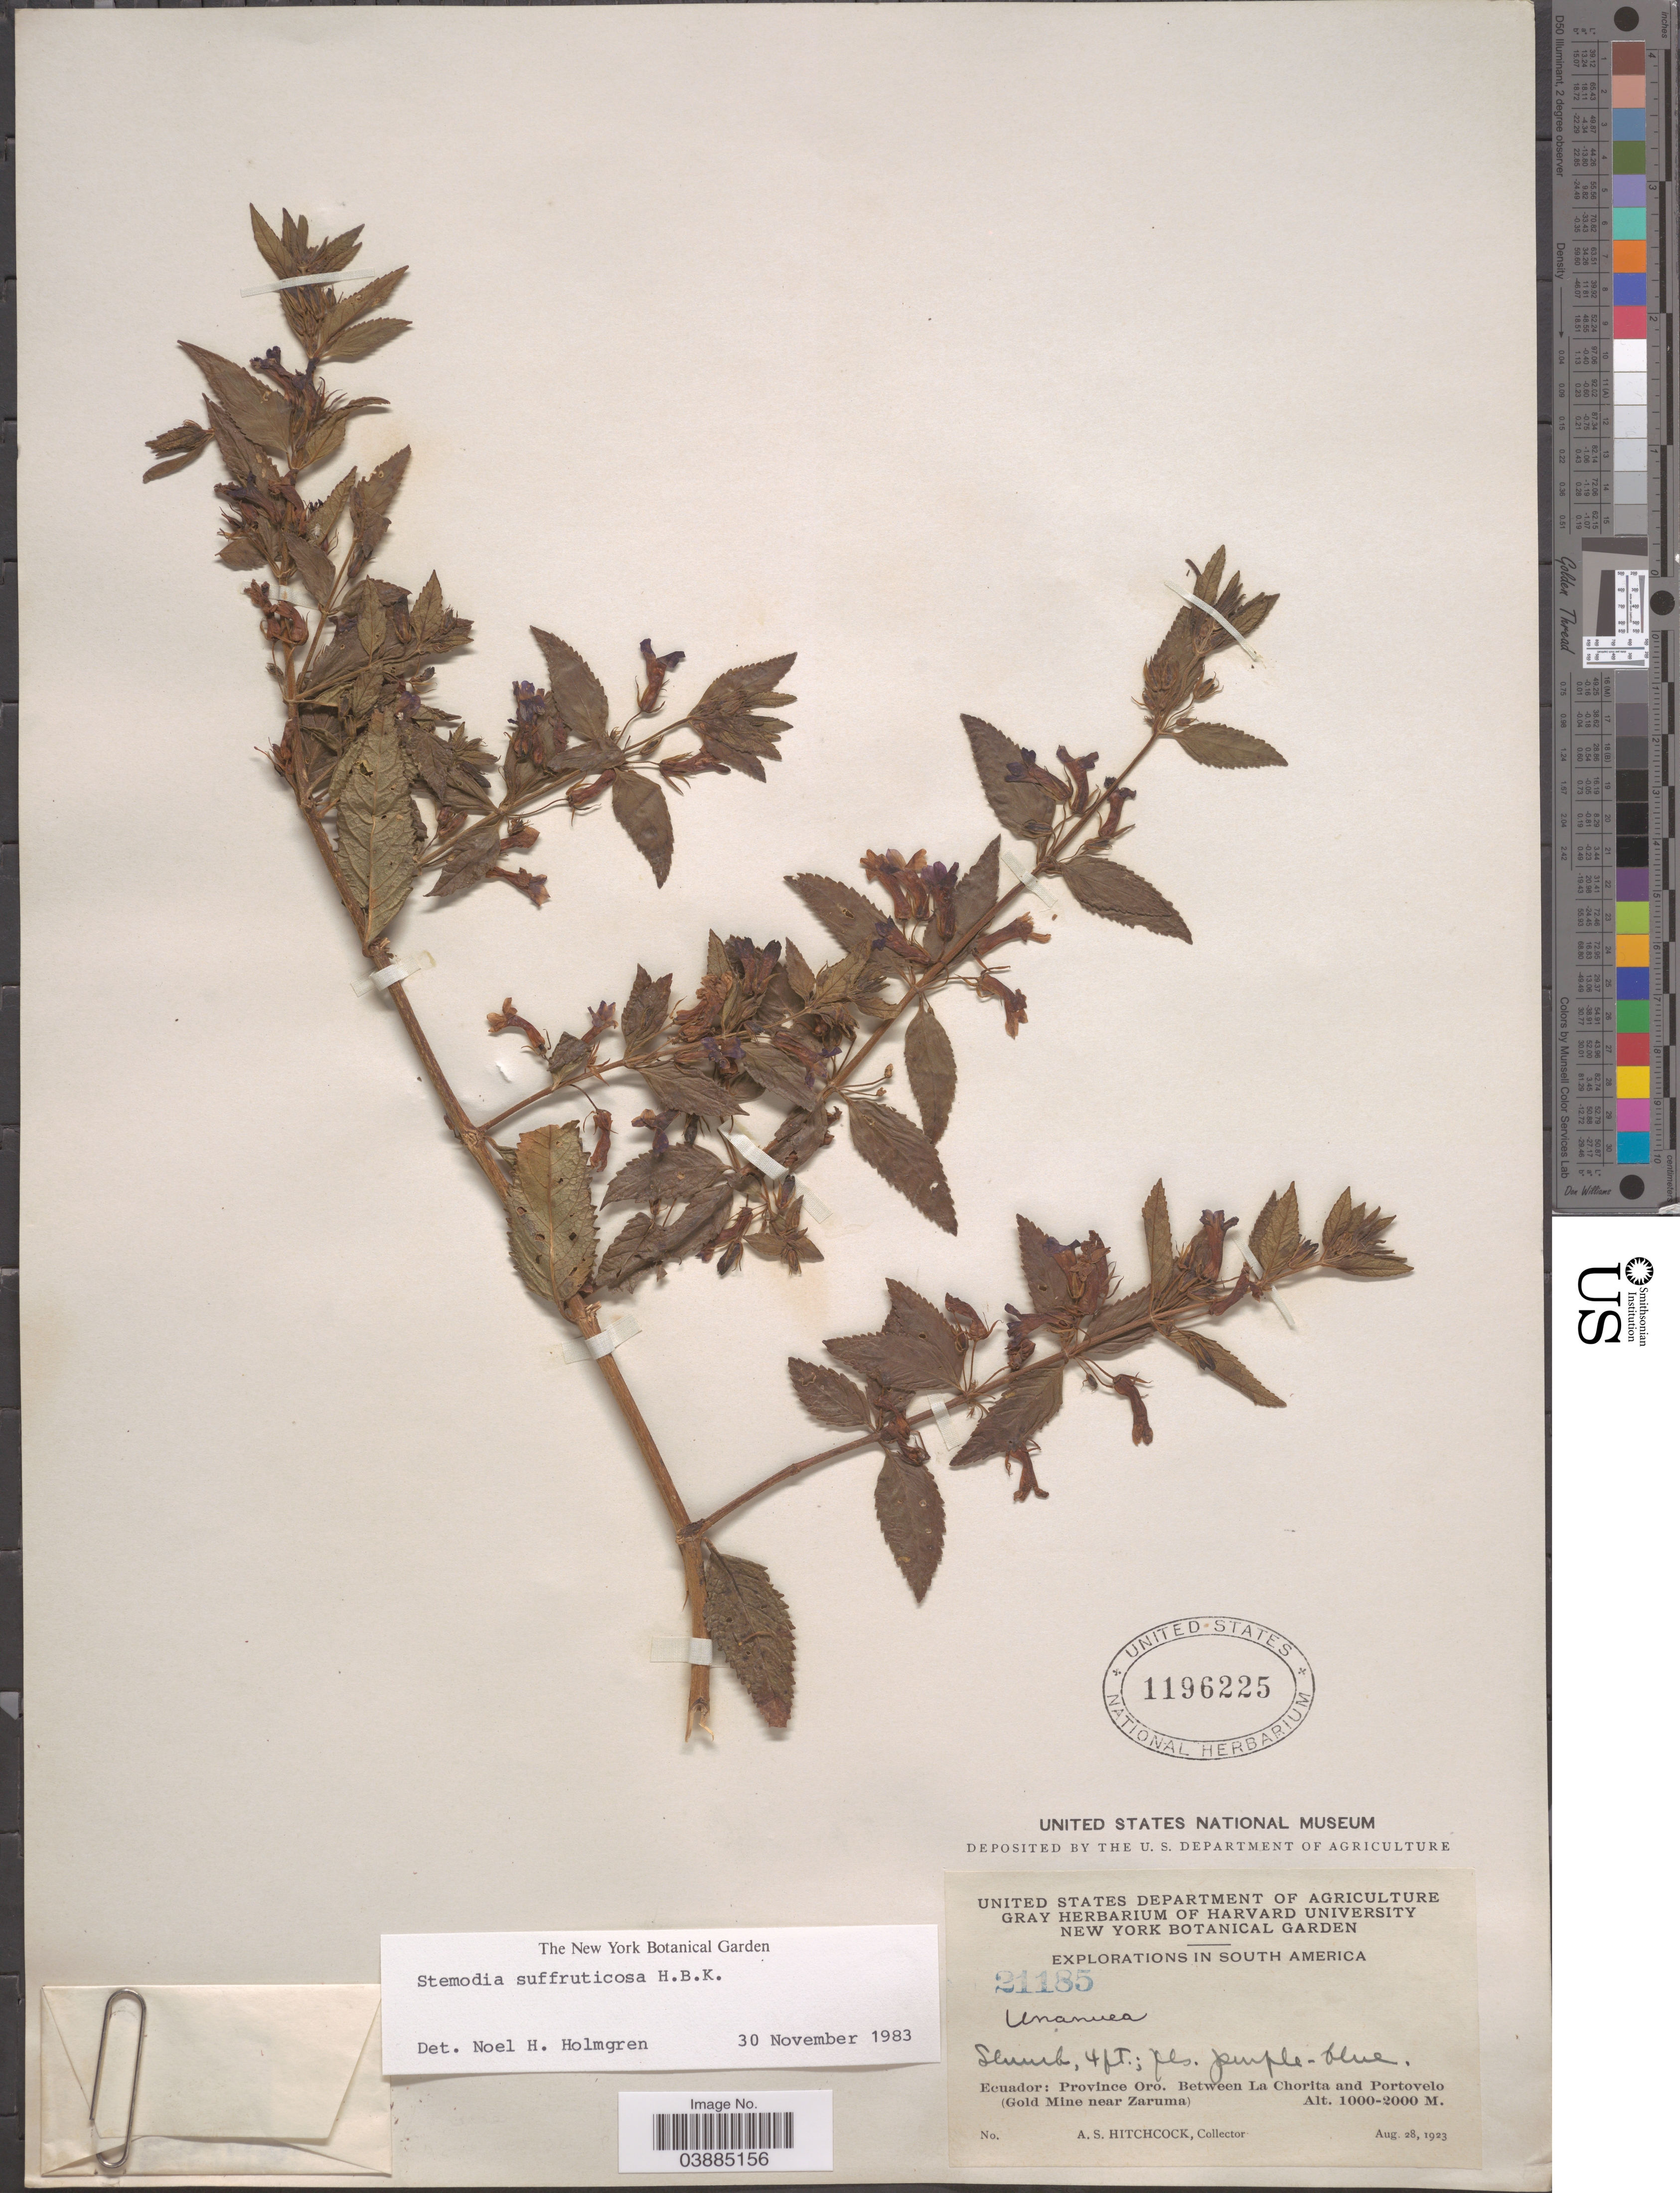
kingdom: Plantae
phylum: Tracheophyta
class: Magnoliopsida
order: Lamiales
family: Plantaginaceae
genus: Stemodia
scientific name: Stemodia suffruticosa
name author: Kunth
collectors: A. S. Hitchcock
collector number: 21185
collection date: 1923-08-28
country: Ecuador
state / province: El Oro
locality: Between La Chorita and Portovelo (Gold Mine near Zaruma).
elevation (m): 1000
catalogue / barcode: US 1196225